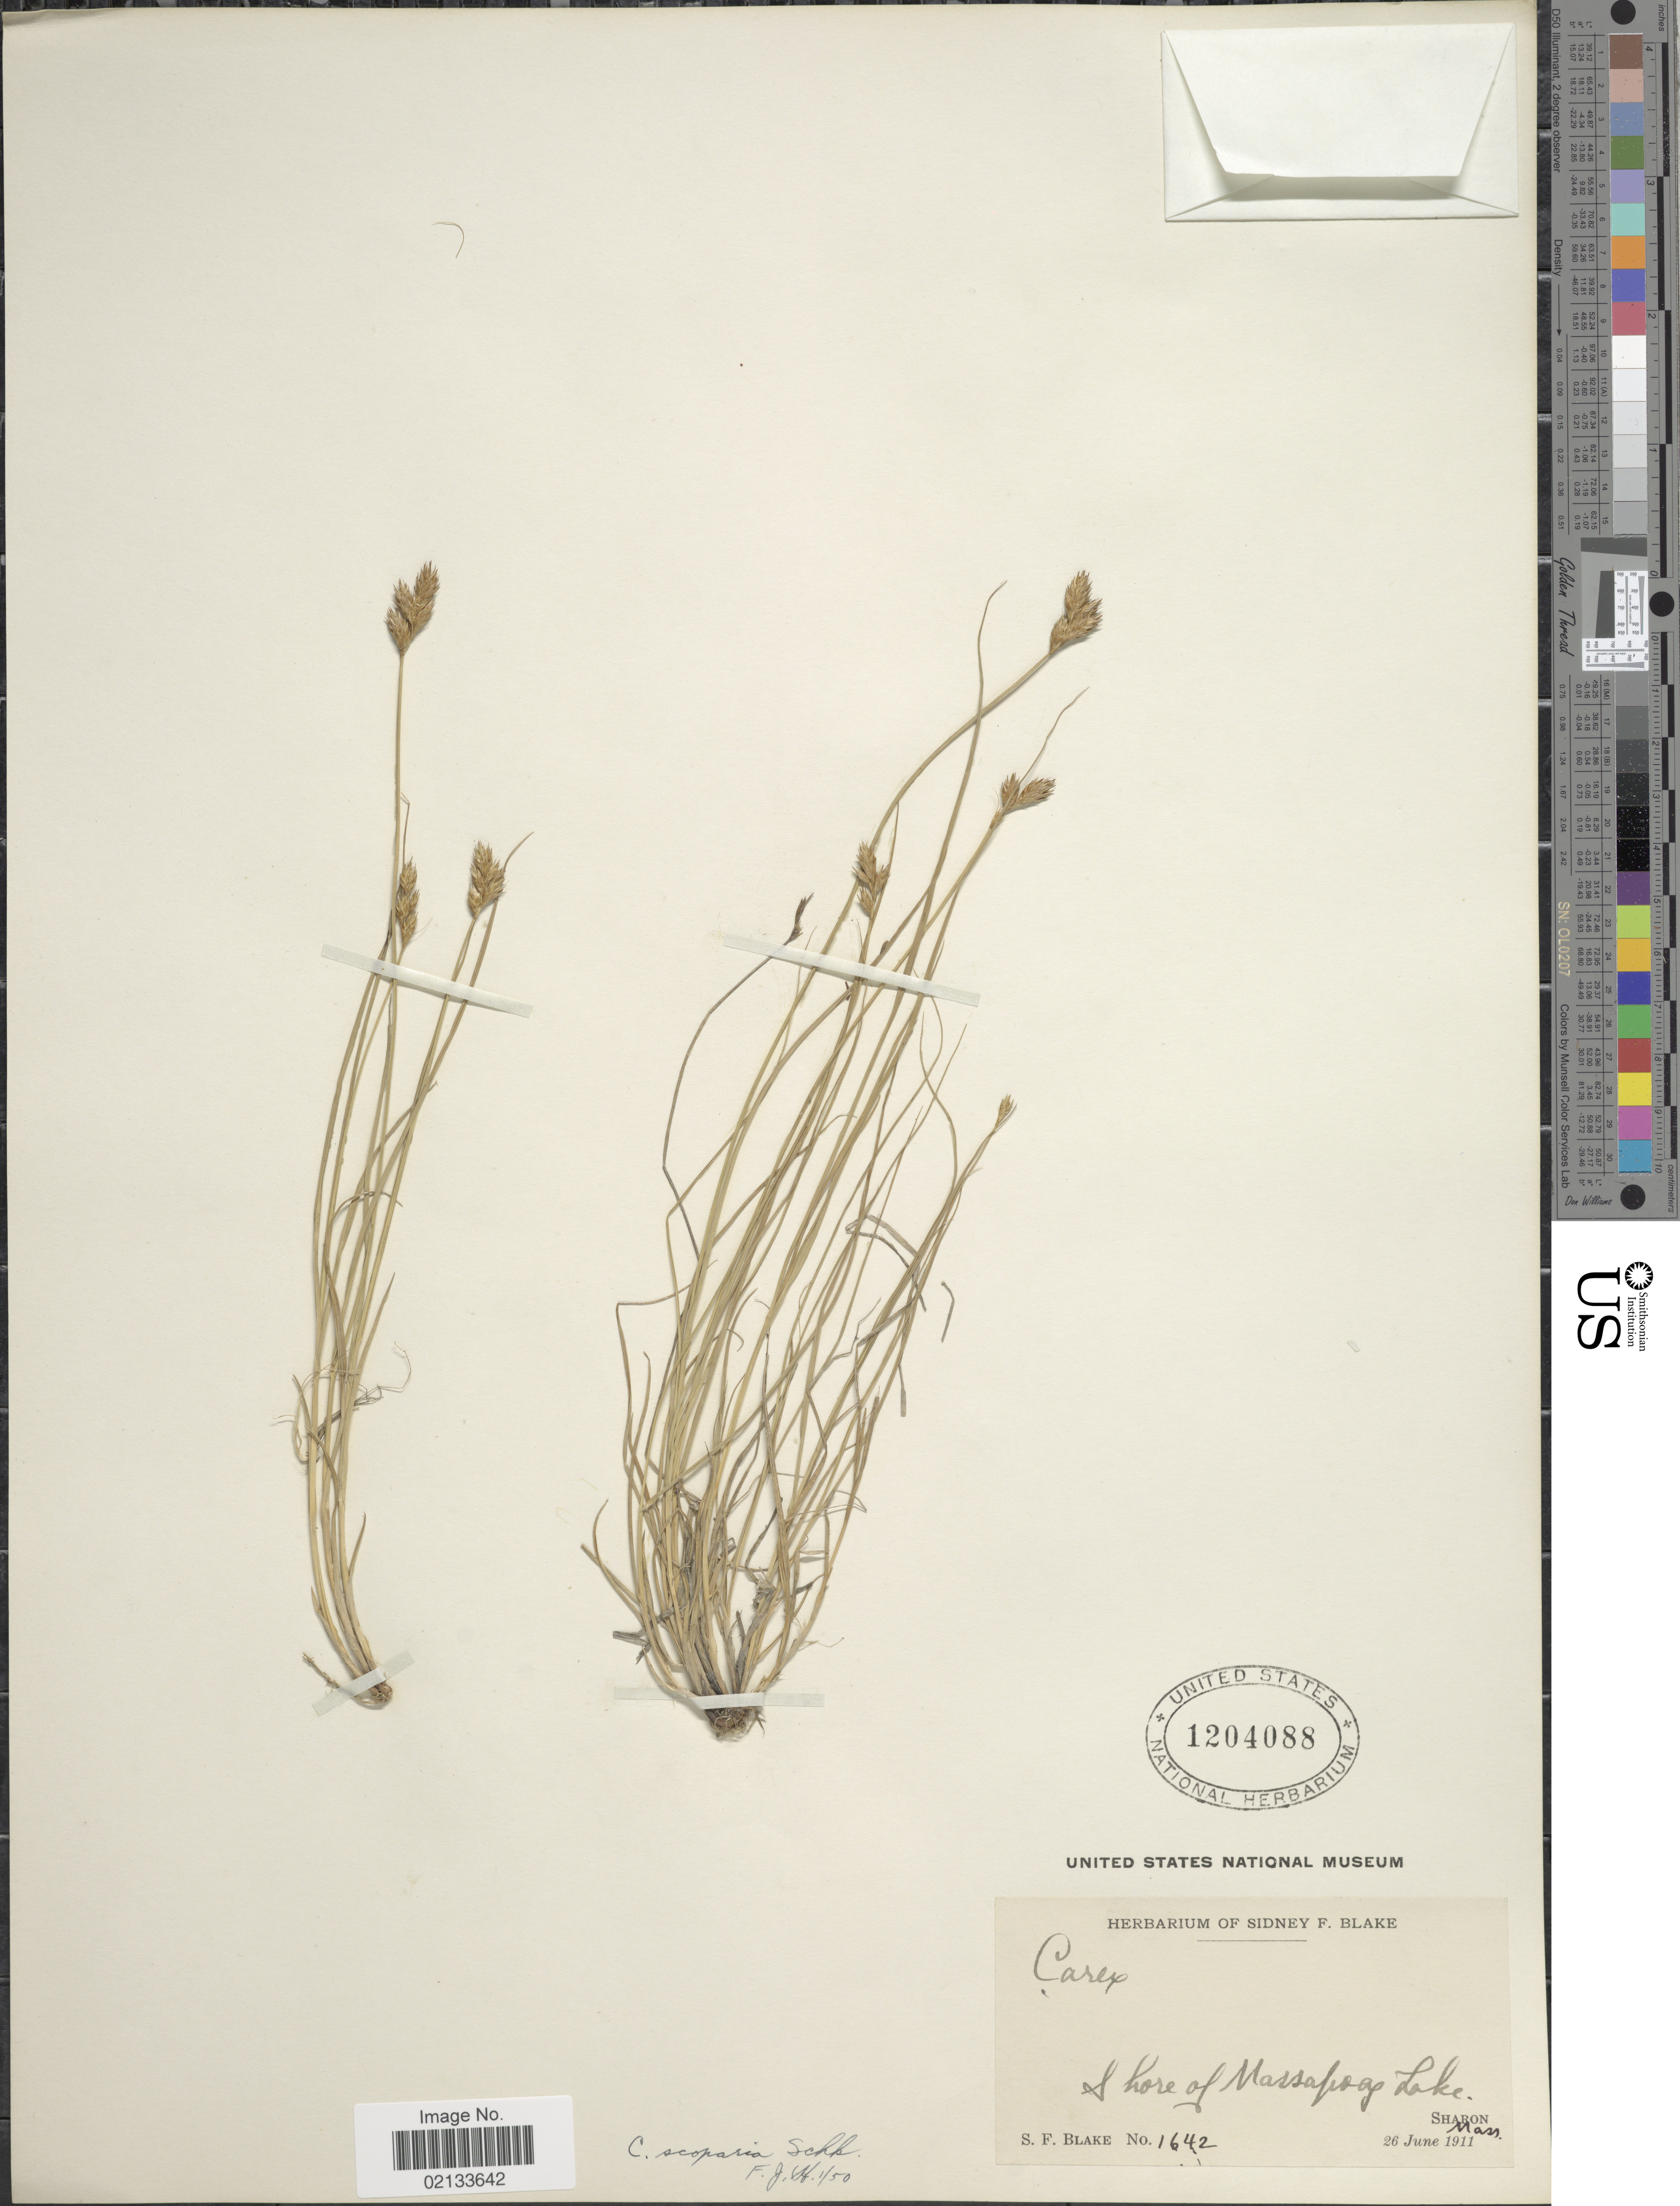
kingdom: Plantae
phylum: Tracheophyta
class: Liliopsida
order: Poales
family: Cyperaceae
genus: Carex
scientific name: Carex scoparia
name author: Schkuhr ex Willd.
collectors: S. Blake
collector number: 1642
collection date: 1911-06-26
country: United States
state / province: Massachusetts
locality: Shore of Massapoas Lake, Sharon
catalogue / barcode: US 1204088